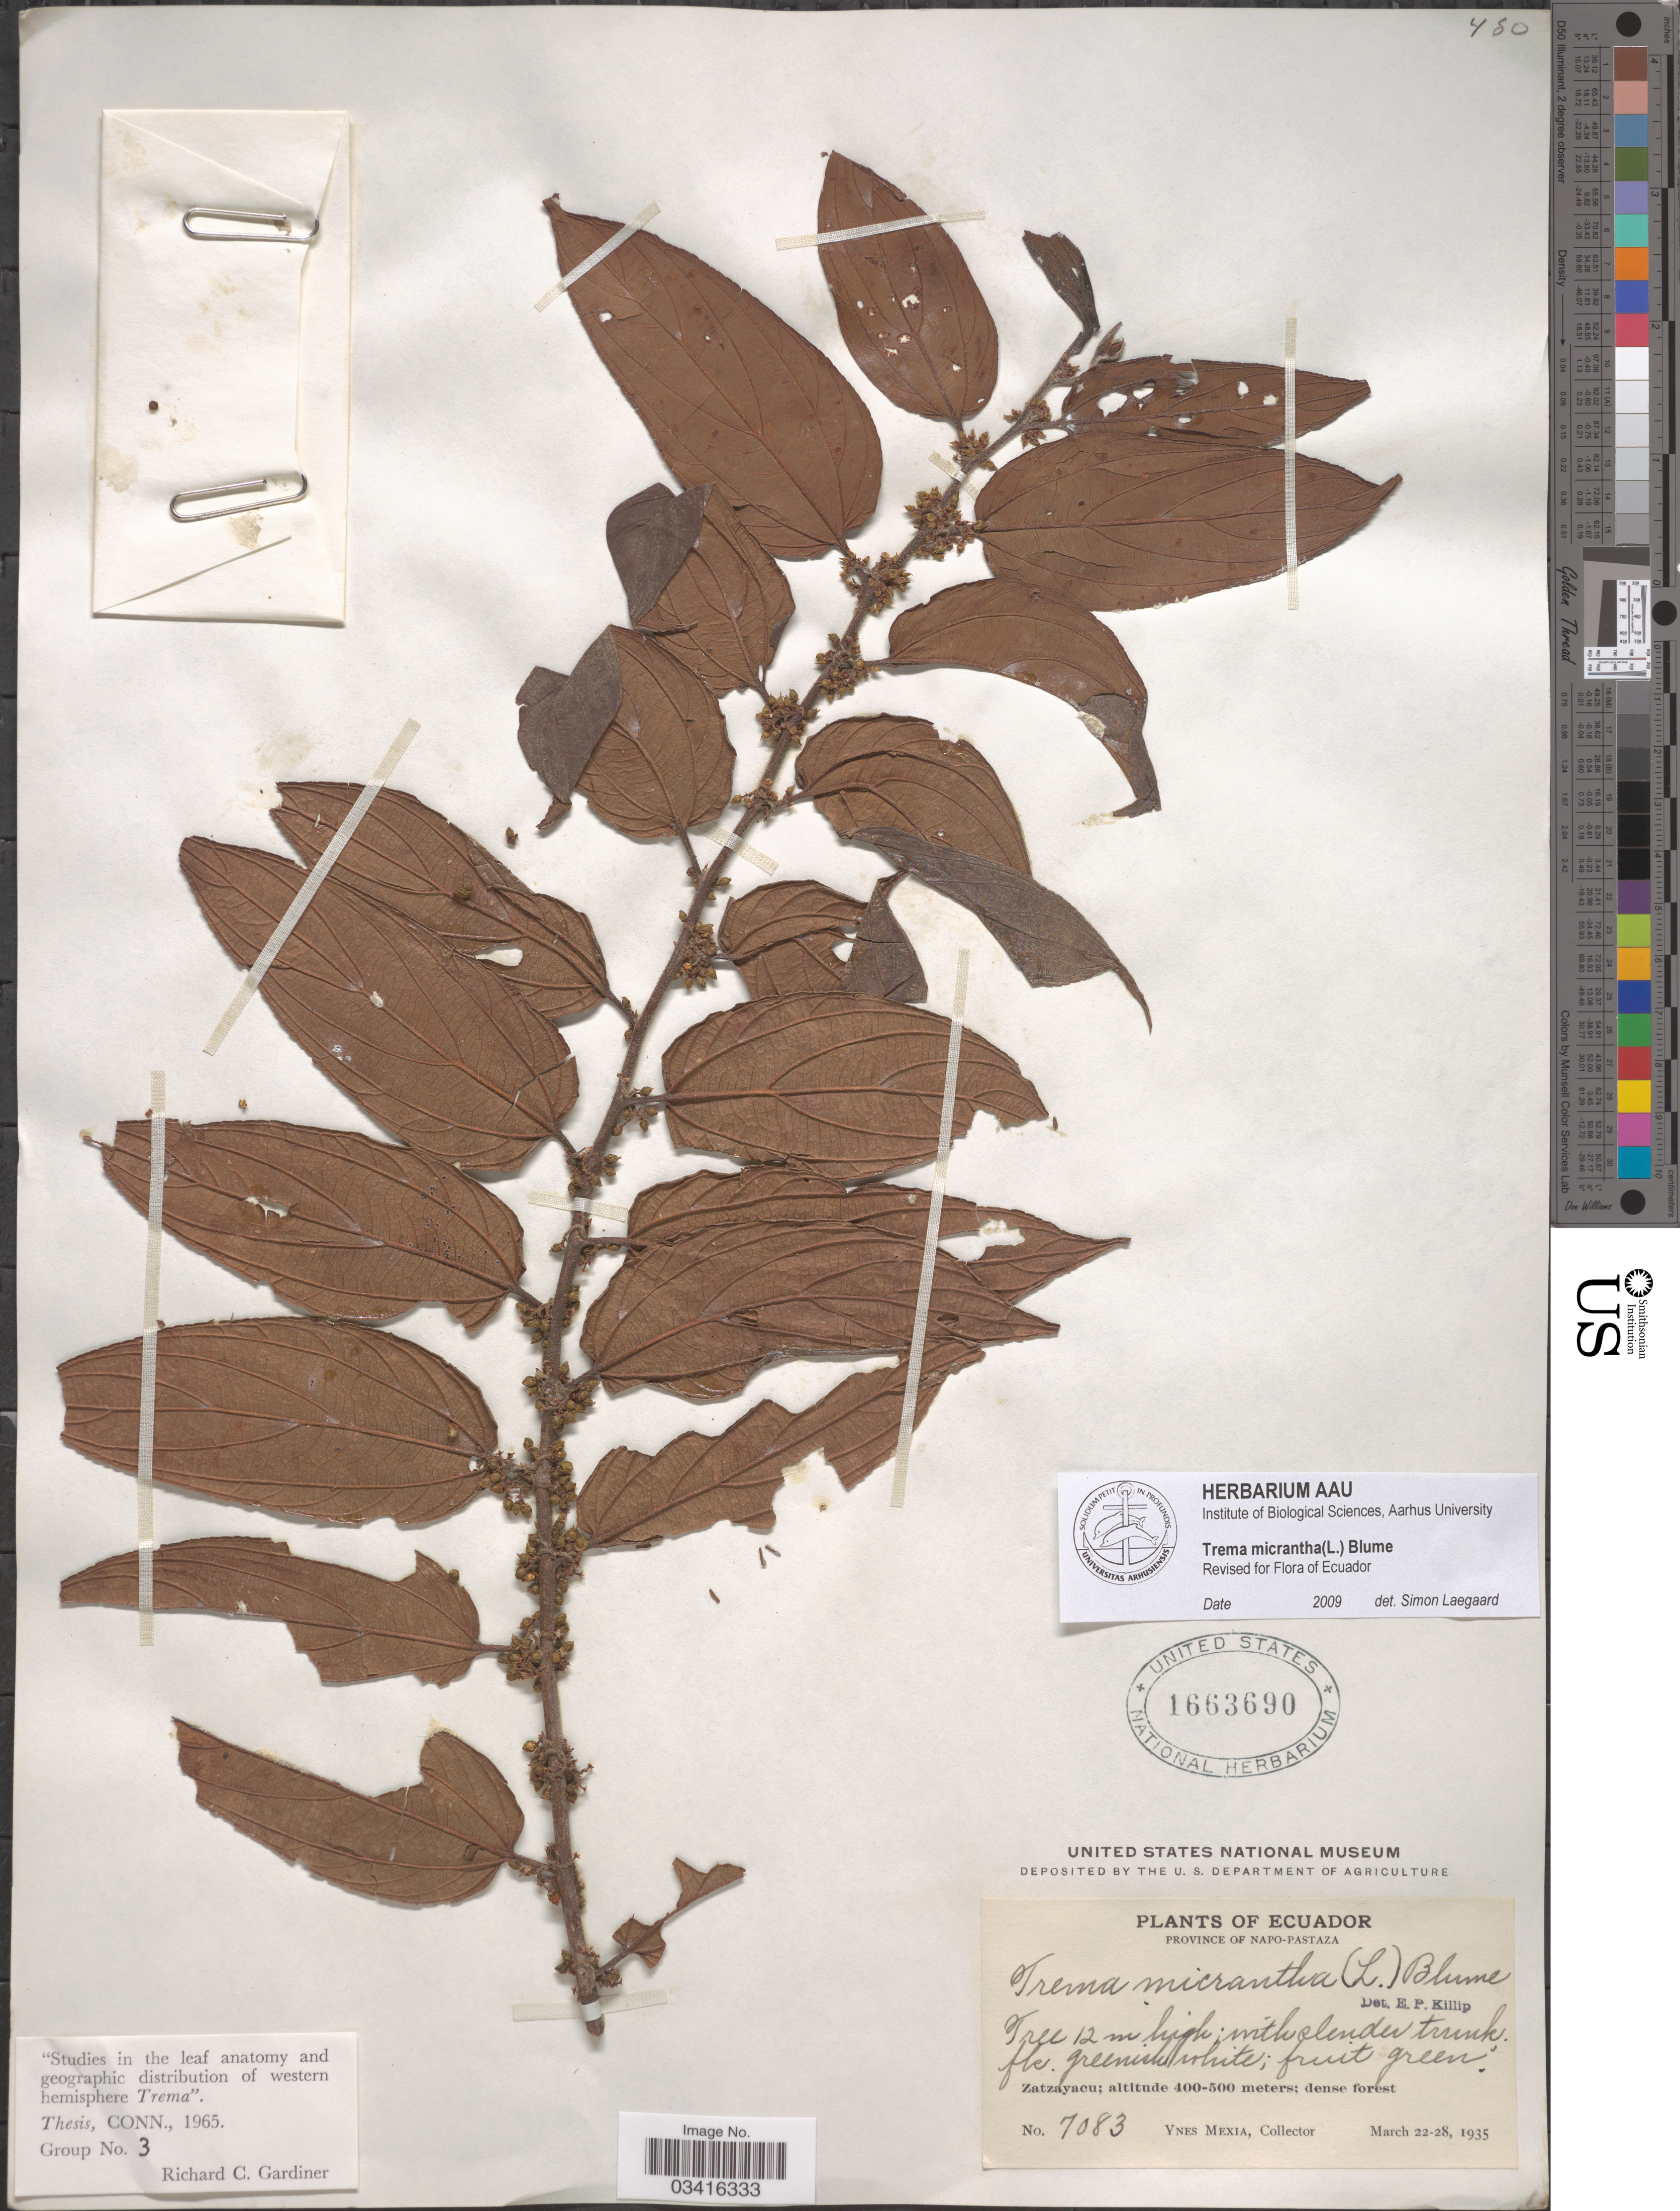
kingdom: Plantae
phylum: Tracheophyta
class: Magnoliopsida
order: Rosales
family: Cannabaceae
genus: Trema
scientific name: Trema micranthum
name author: (L.) Blume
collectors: Y. Mexia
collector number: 7083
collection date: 1935-03-22/1935-03-28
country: Ecuador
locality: Province of Napo-Pastaza. Zatzayacu.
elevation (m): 400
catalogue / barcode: US 1663690